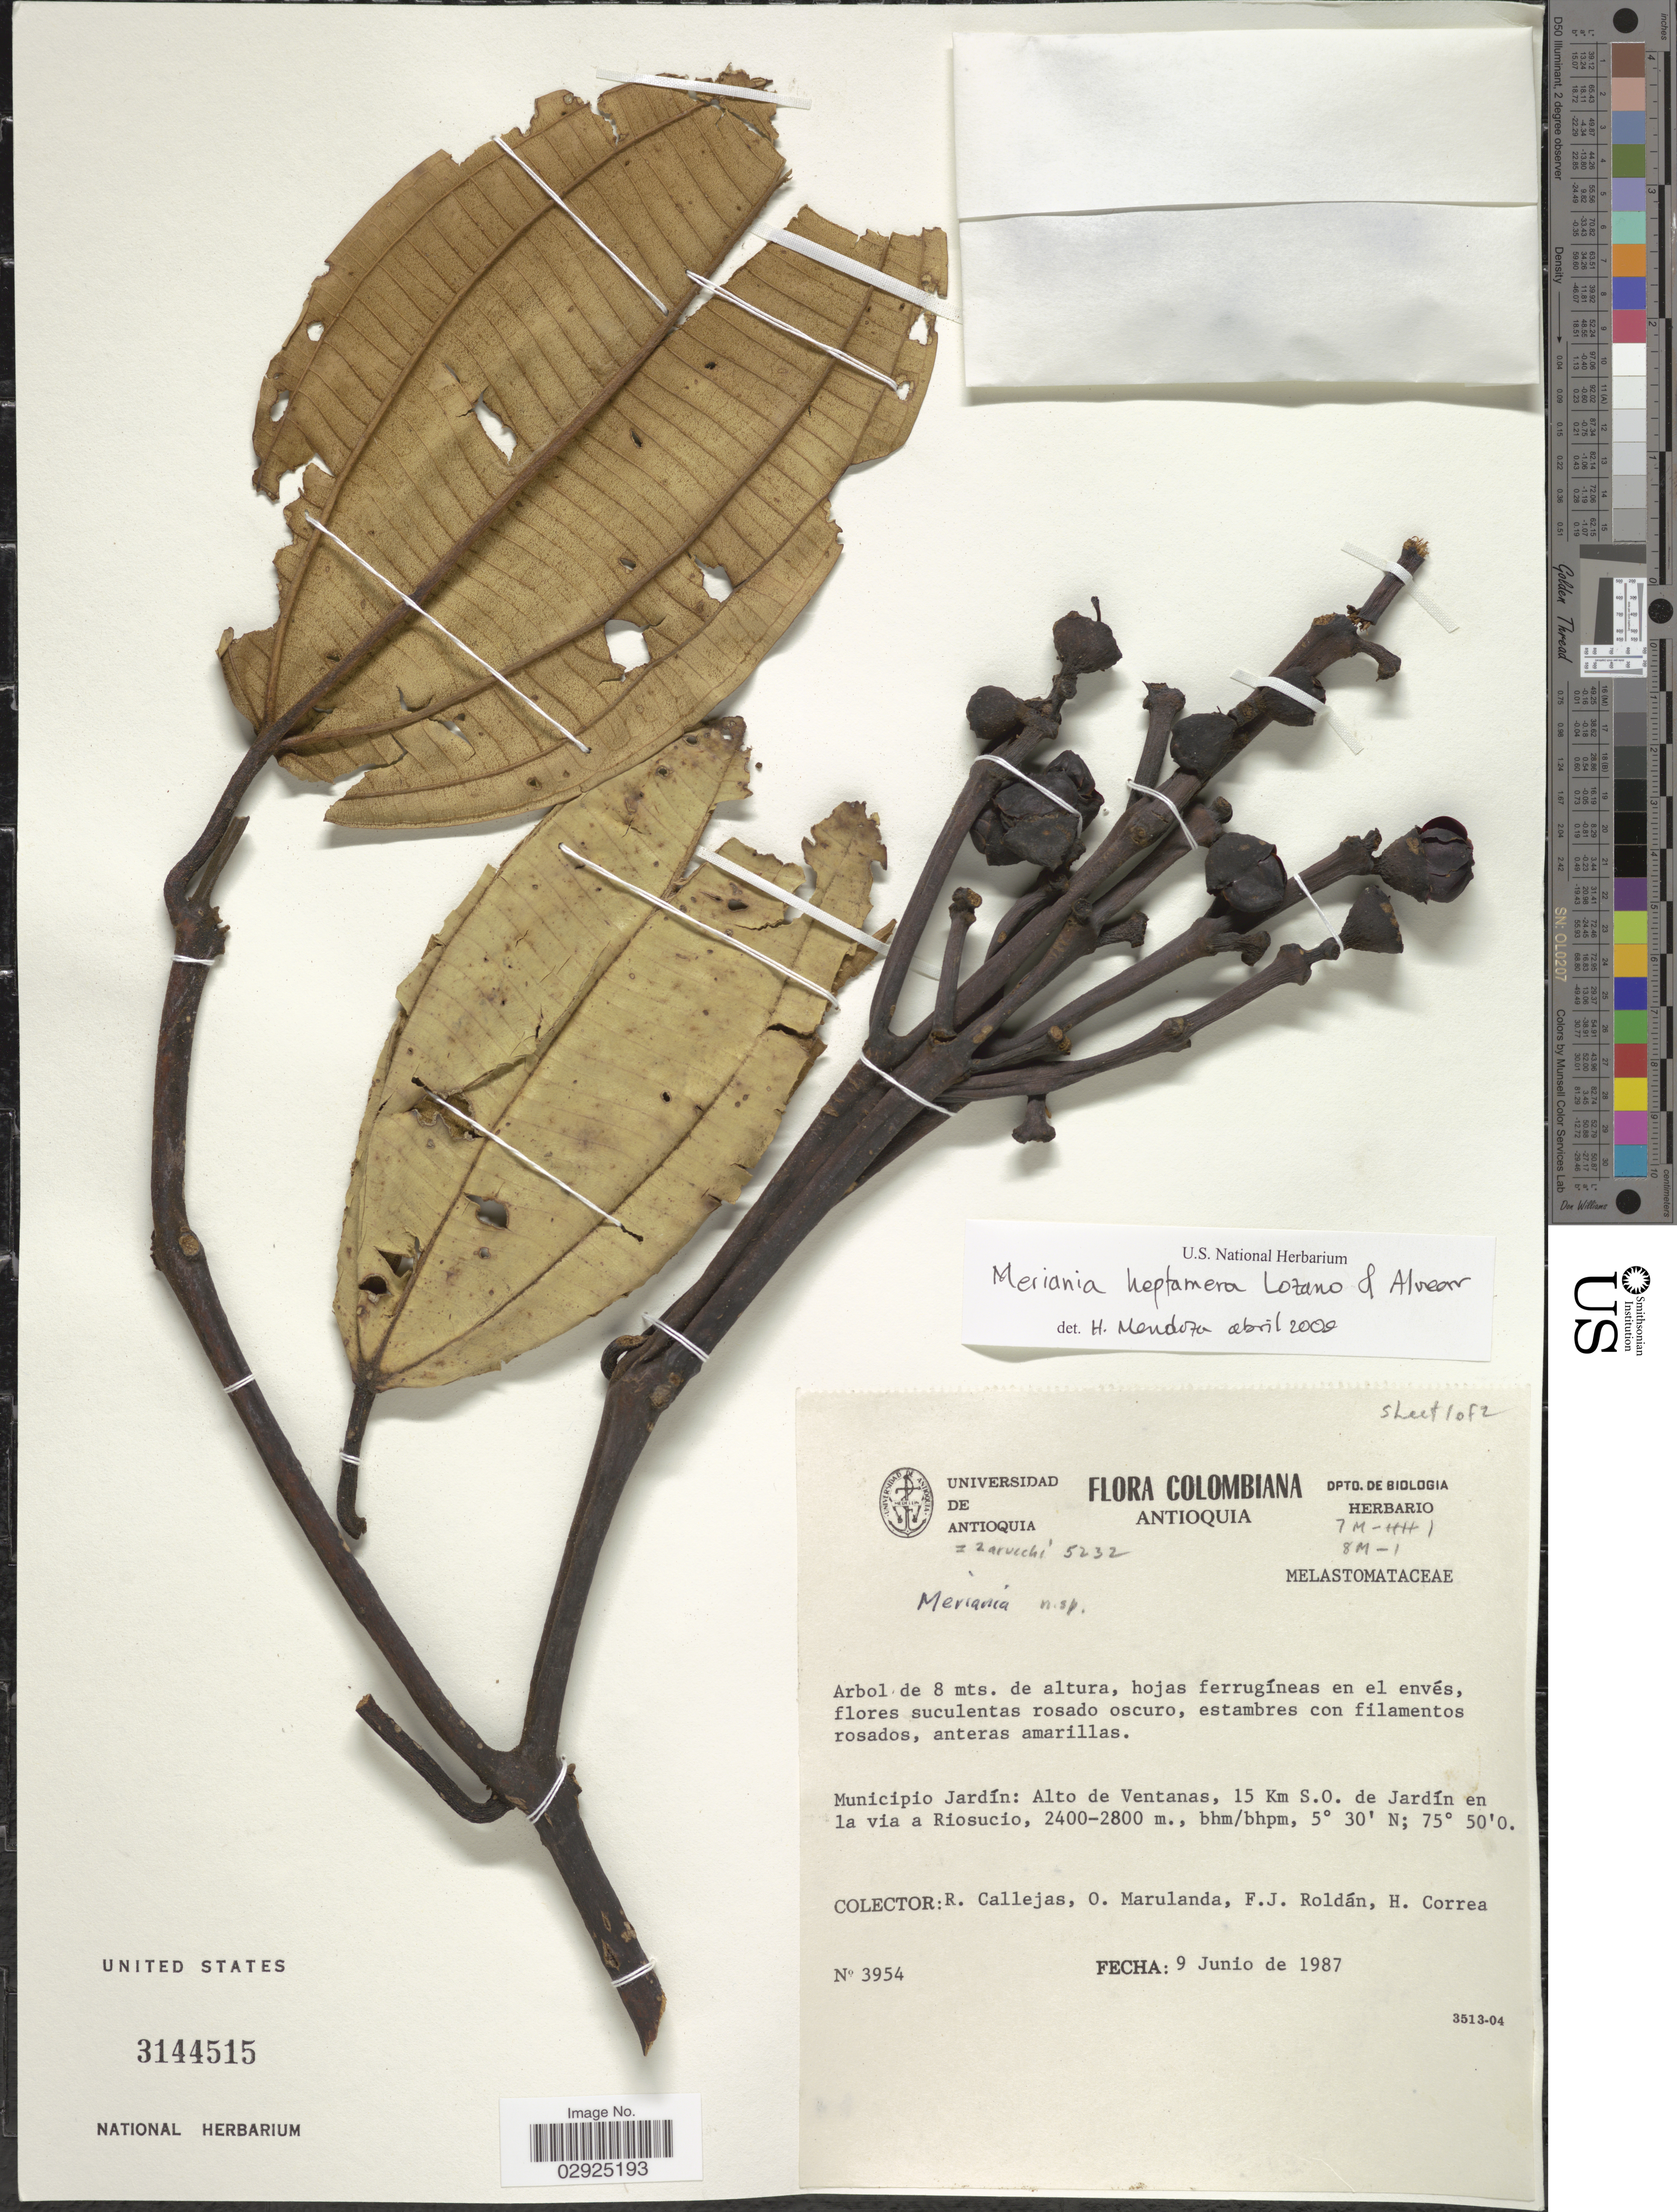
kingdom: Plantae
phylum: Tracheophyta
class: Magnoliopsida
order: Myrtales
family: Melastomataceae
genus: Meriania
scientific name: Meriania heptamera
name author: Lozano & Alvear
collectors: R. Callejas, O. Marulanda, F. J. Roldán & H. Correa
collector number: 3954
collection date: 1987-06-09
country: Colombia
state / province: Antioquia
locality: Municipio Jardín: Alto de Ventanas, 15 Km S.O. de Jardín en la via a Riosucio.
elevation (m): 2400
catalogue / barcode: US 3144515